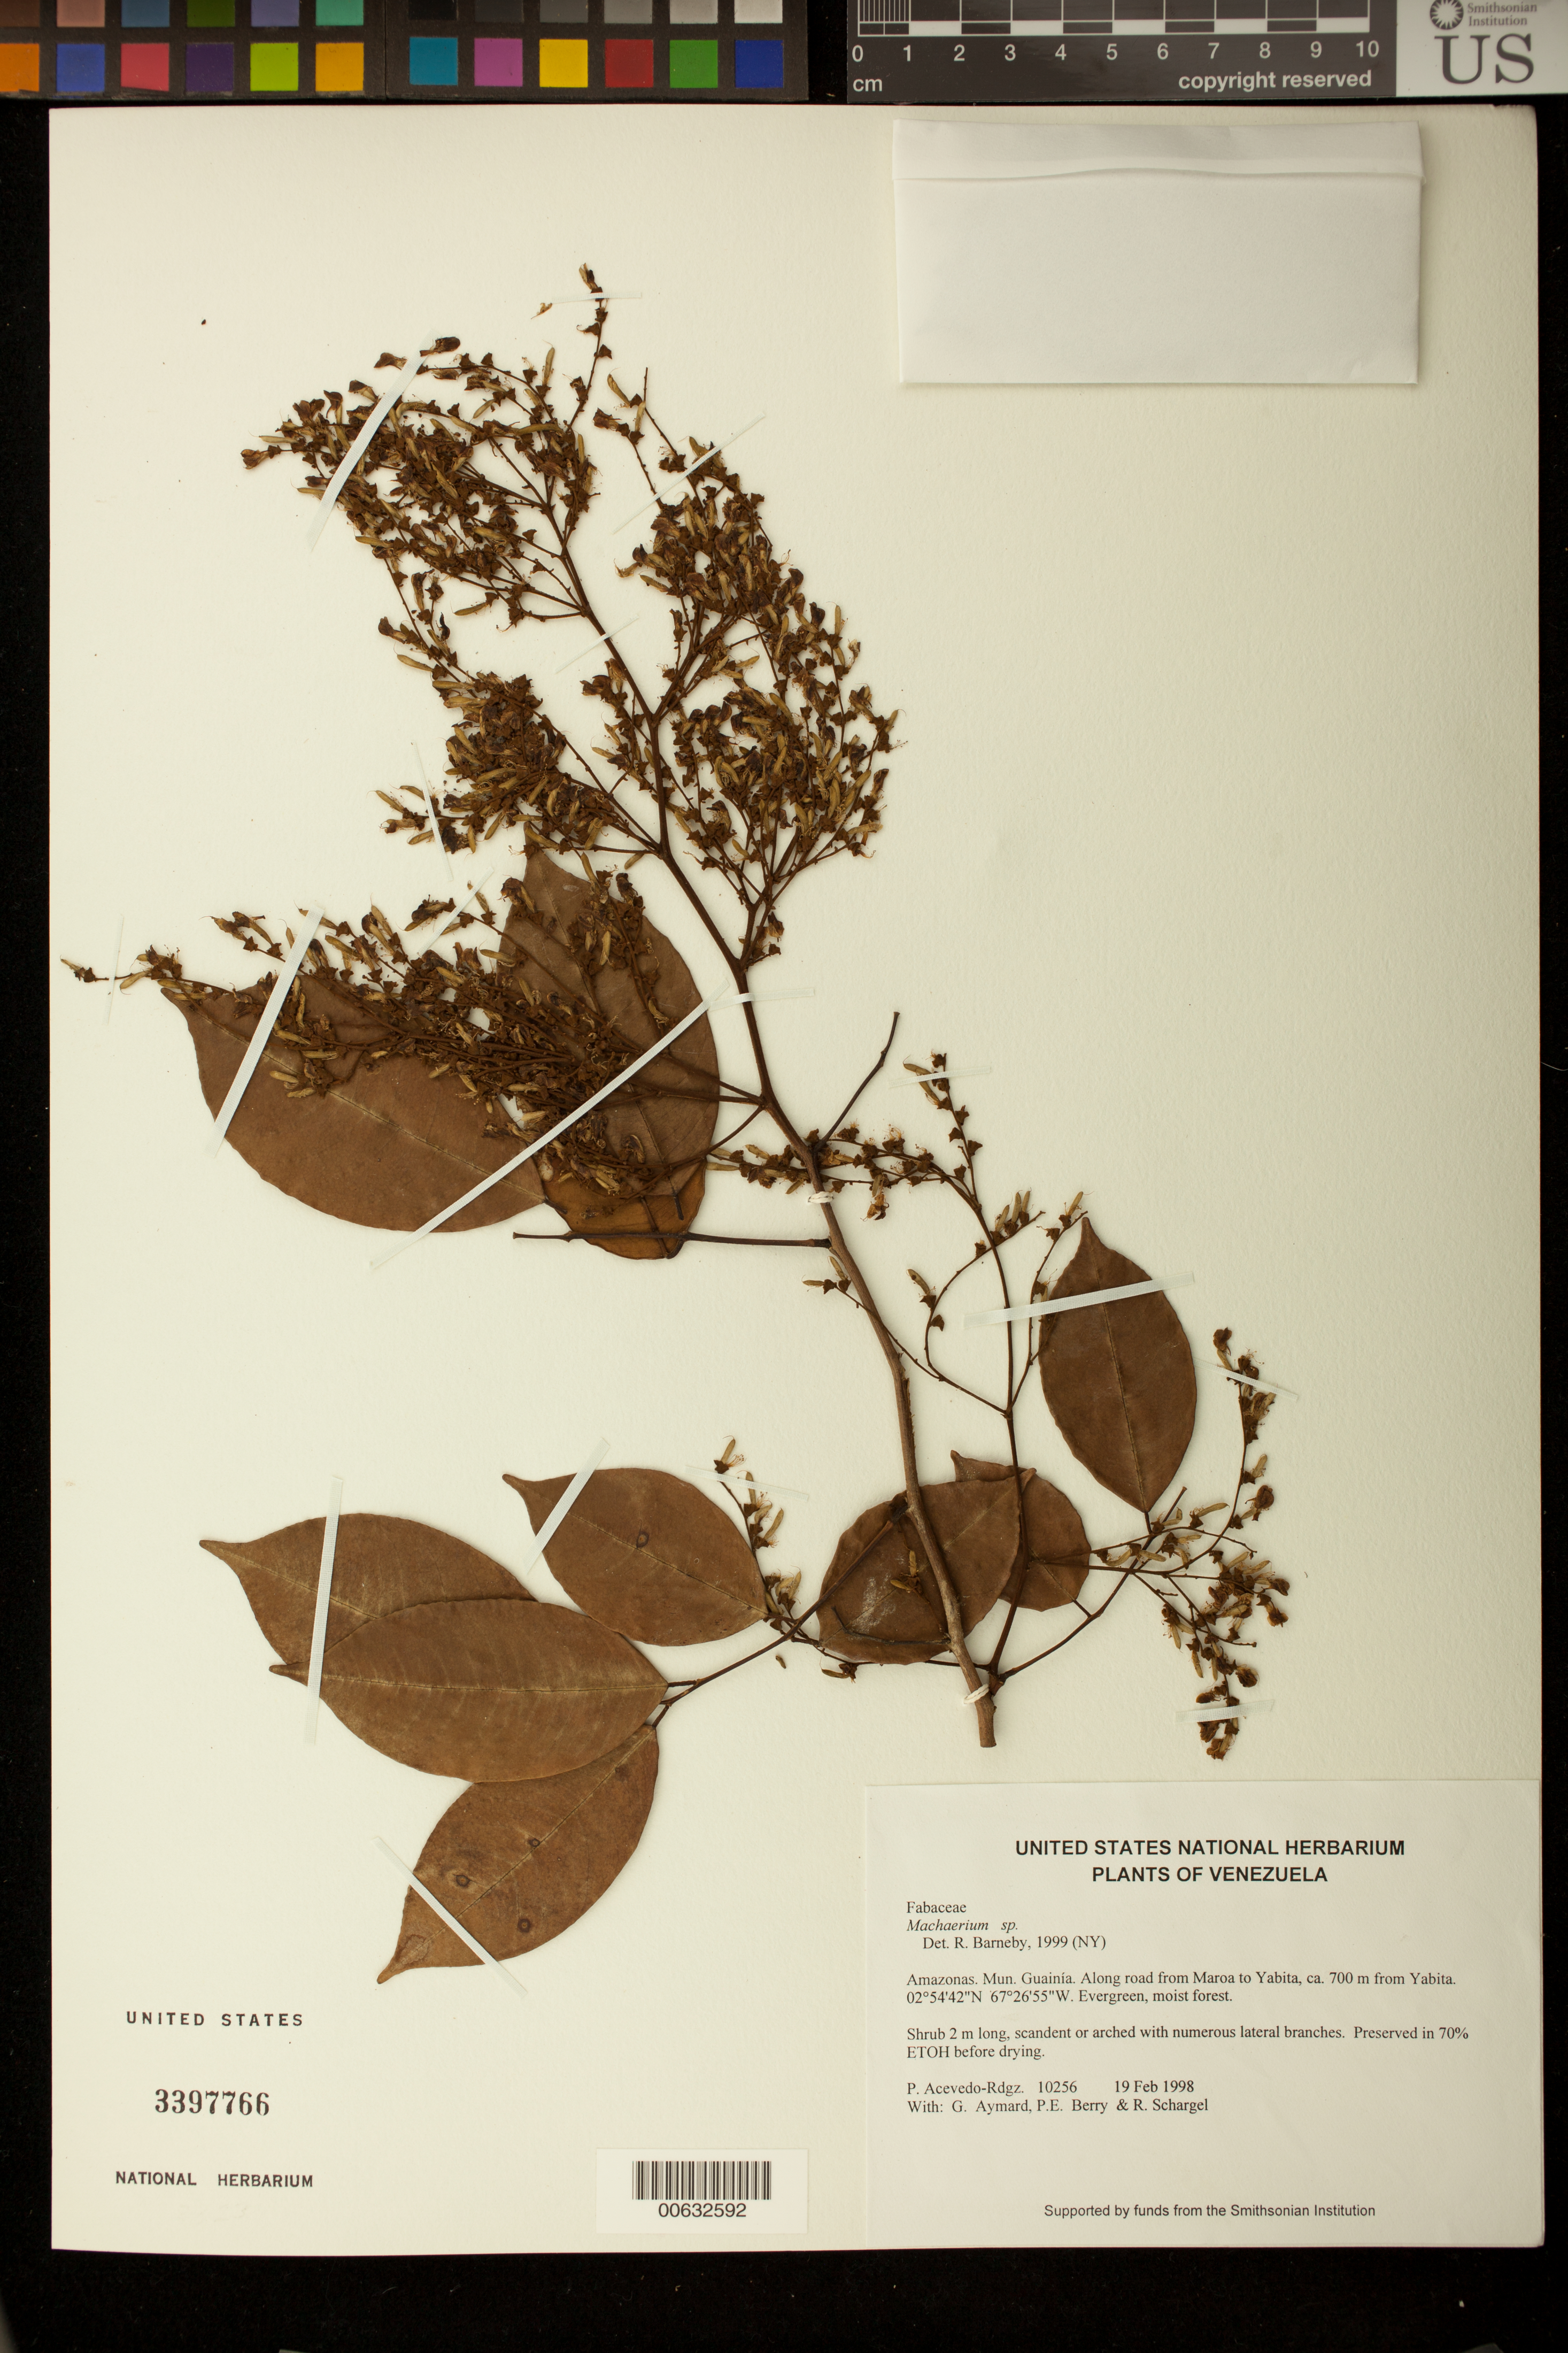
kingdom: Plantae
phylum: Tracheophyta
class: Magnoliopsida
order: Fabales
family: Fabaceae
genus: Machaerium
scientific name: Machaerium madeirense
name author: Pittier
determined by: Strong, M. T., (US), Smithsonian Institution - National Museum of Natural History (UNITED STATES)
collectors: P. Acevedo-Rodr., G. A. Aymard, P. E. Berry & R. Schargel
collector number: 10256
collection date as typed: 19 Feb 1998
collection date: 1998-02-19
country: Venezuela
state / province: Amazonas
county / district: Maroa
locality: Along road from Maroa to Yabita, ca. 700 m from Yabita.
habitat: Evergreen, moist forest.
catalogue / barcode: US 3397766